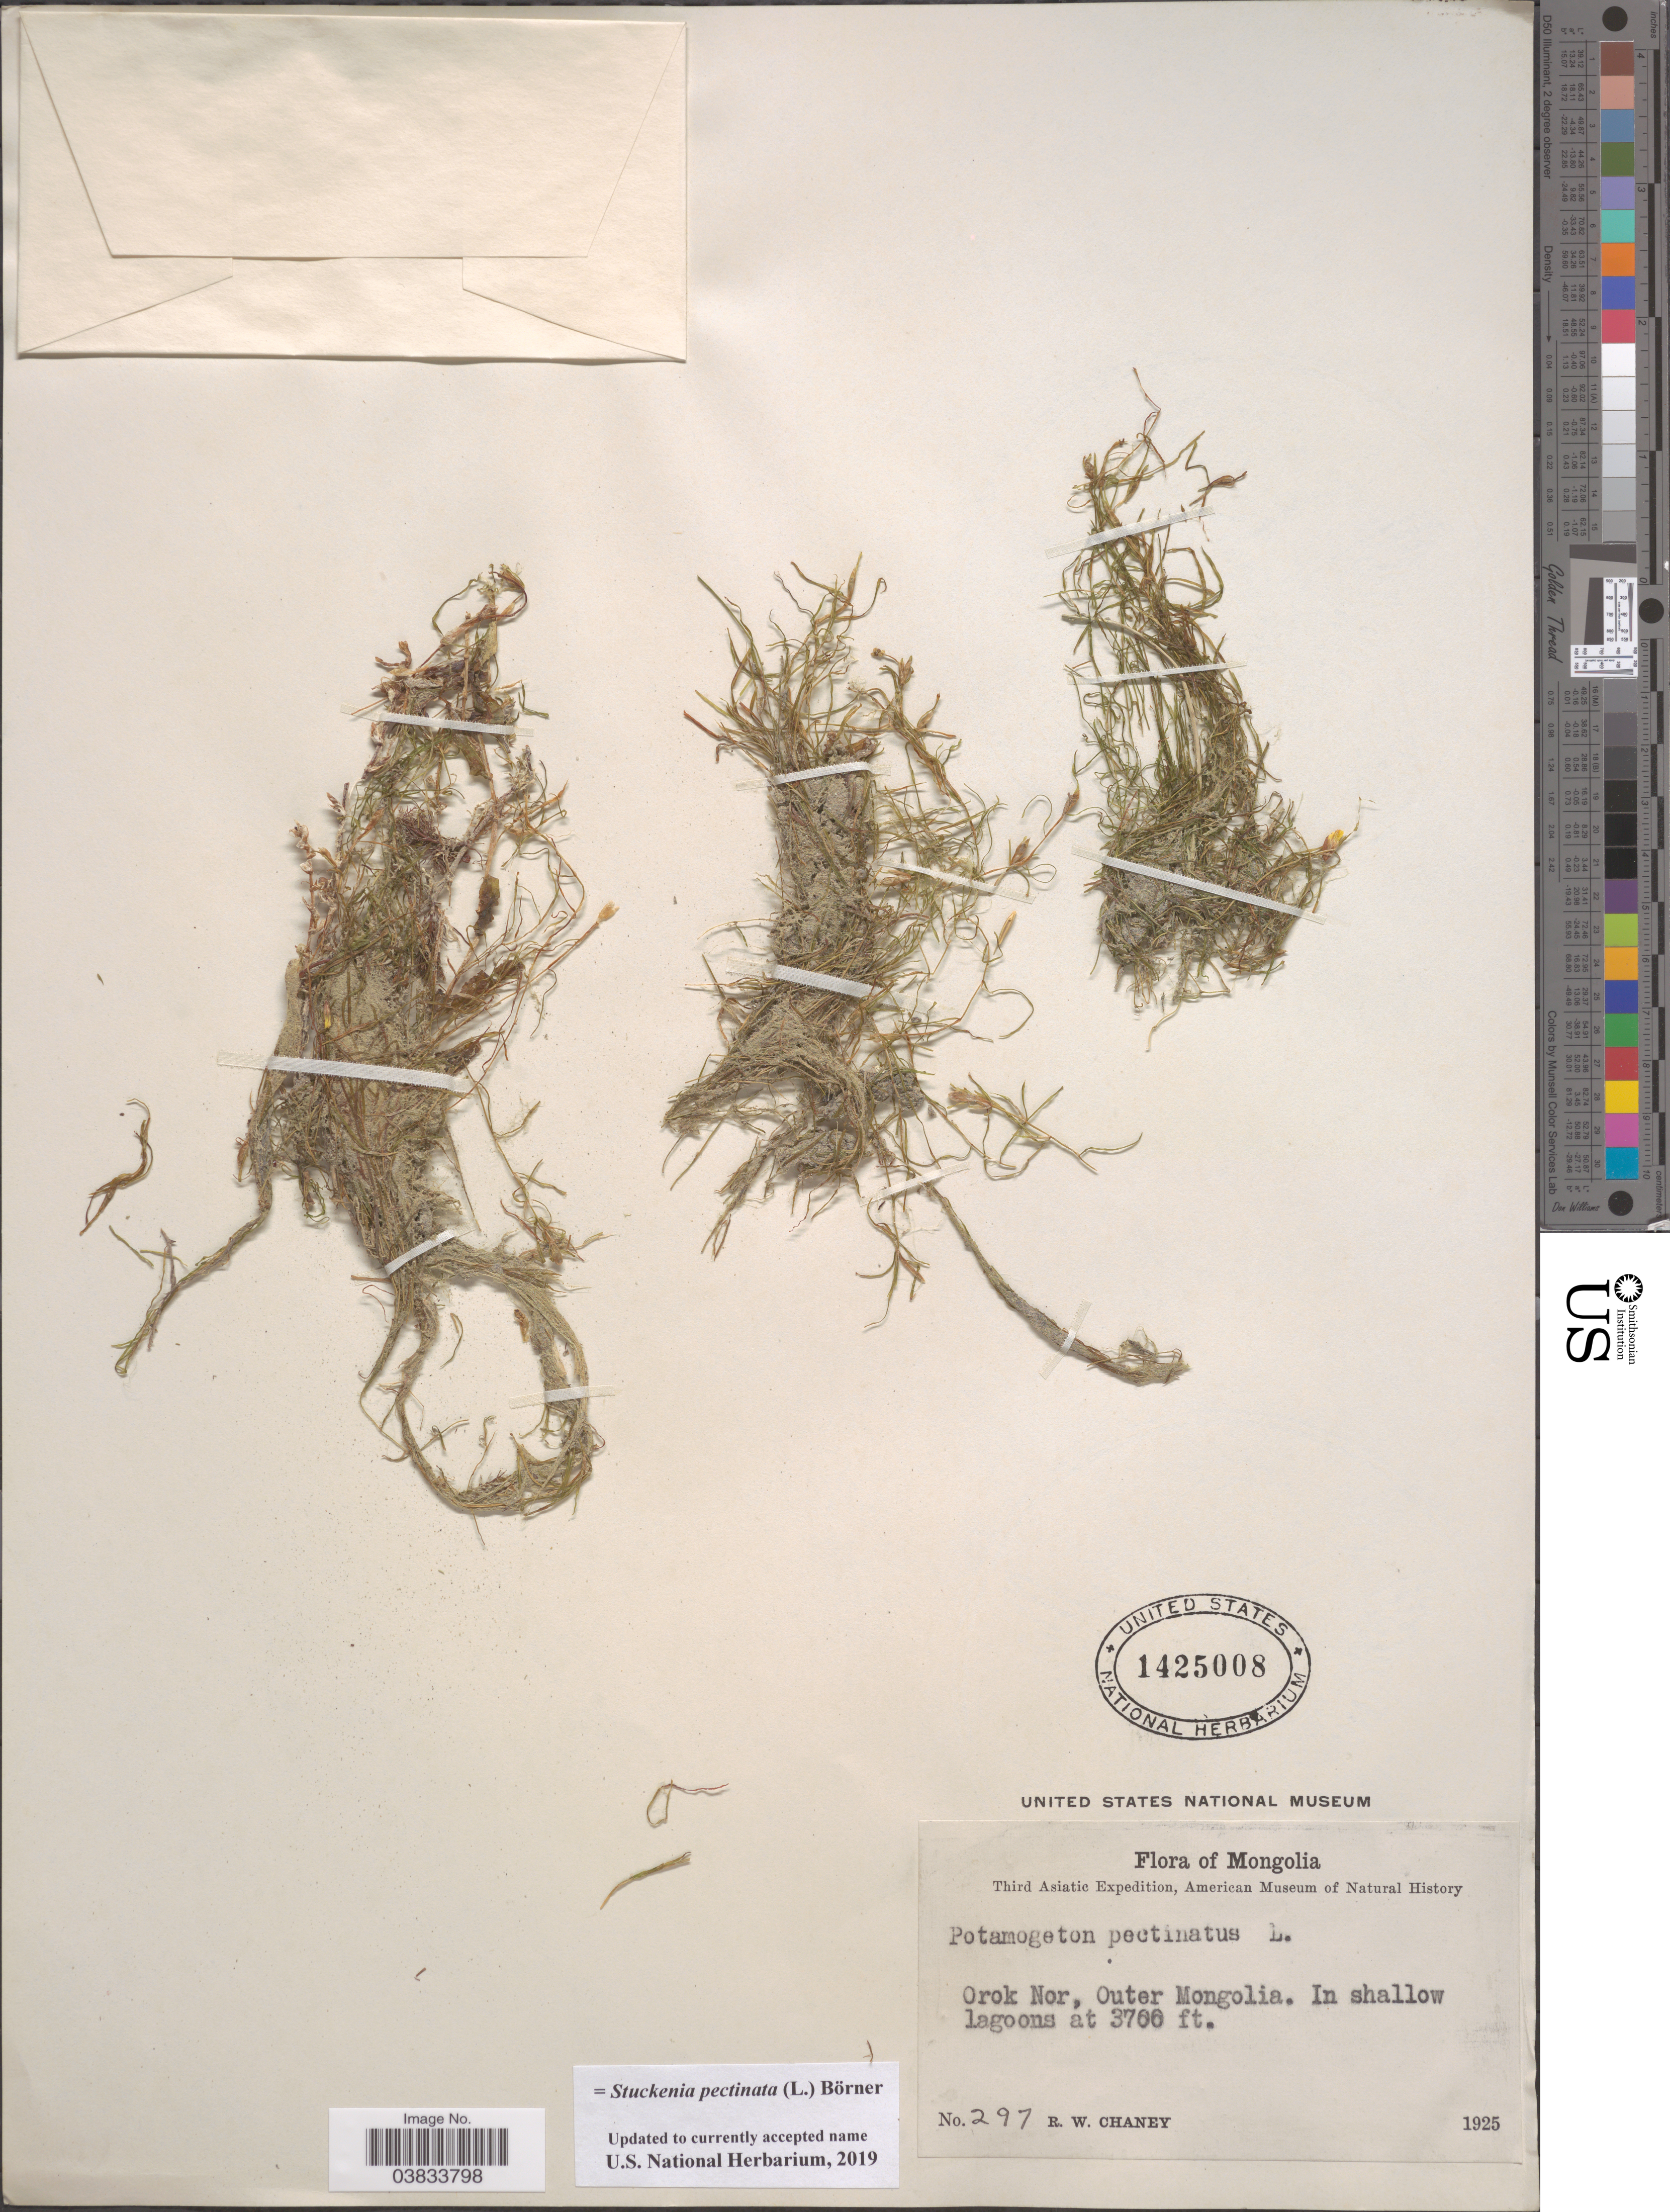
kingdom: Plantae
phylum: Tracheophyta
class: Liliopsida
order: Alismatales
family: Potamogetonaceae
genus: Stuckenia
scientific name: Stuckenia pectinata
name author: (L.) Börner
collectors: R. Chaney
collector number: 297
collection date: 1925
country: Mongolia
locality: Mongolia. Orok Nor, Outer Mongolia.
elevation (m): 1128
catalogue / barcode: US 1425008